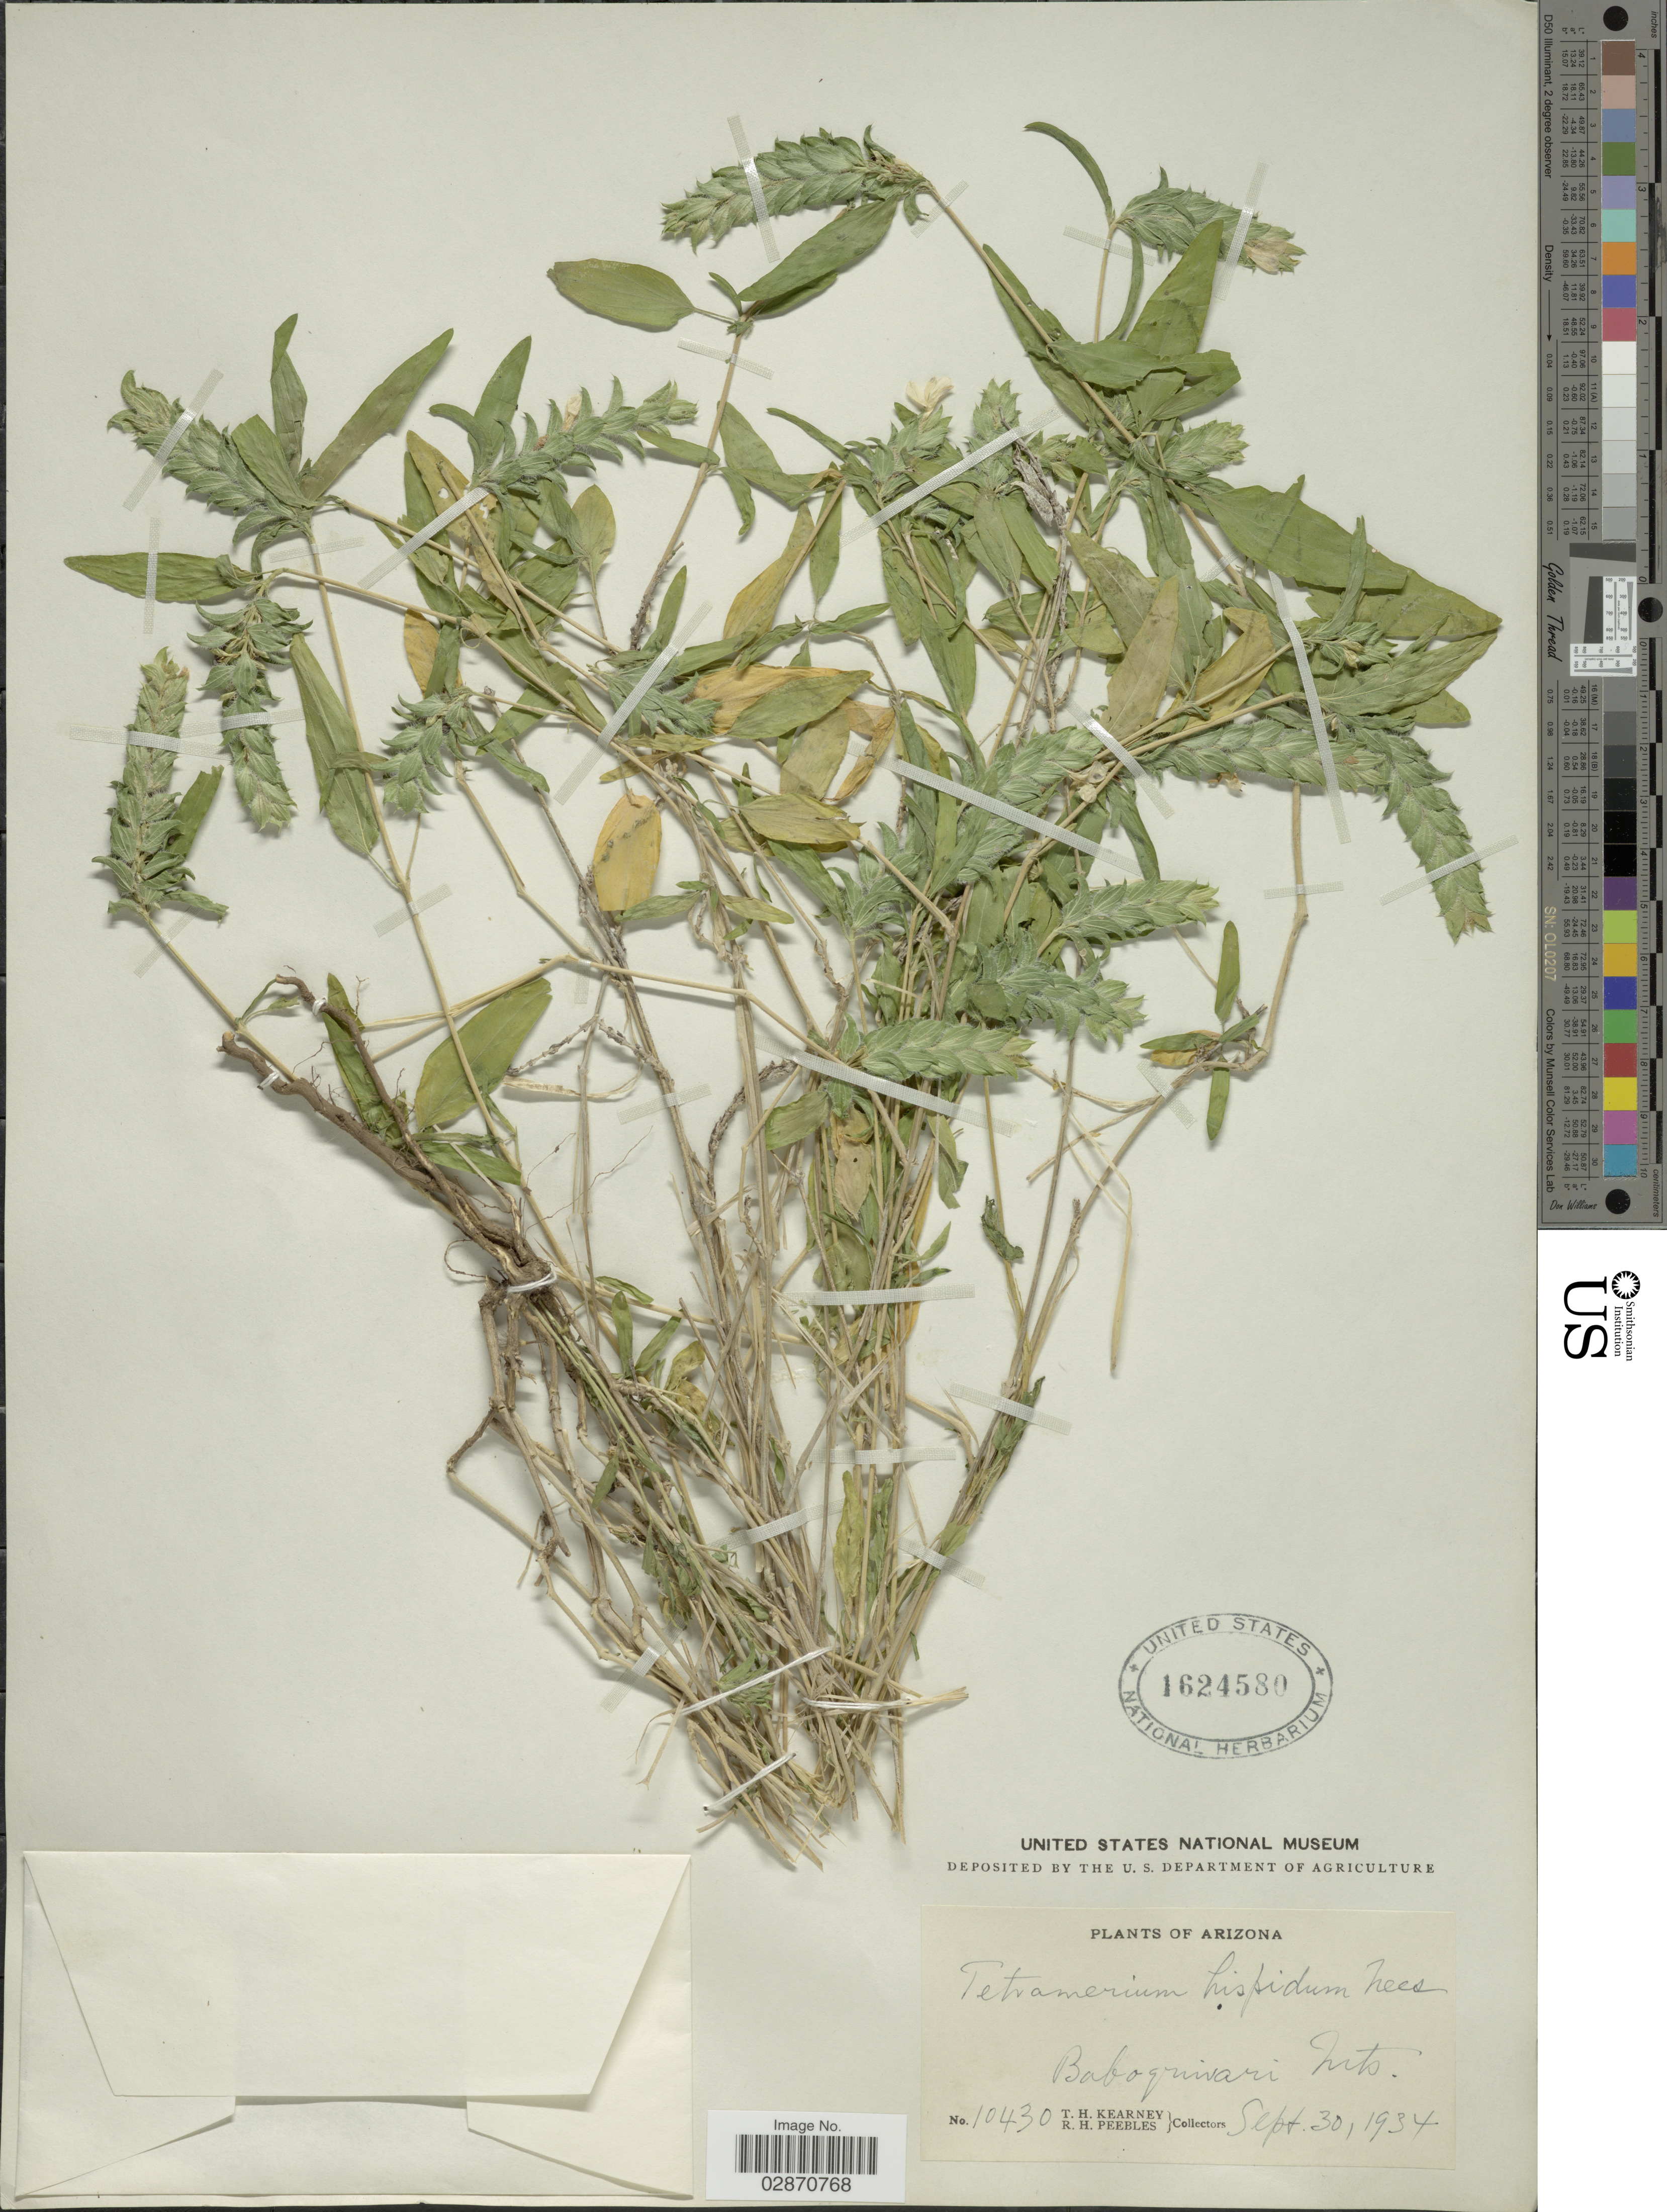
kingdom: Plantae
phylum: Tracheophyta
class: Magnoliopsida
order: Lamiales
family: Acanthaceae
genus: Tetramerium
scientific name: Tetramerium nervosum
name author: Nees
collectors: T. H. Kearney & R. H. Peebles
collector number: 10430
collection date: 1934-09-30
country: United States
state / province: Arizona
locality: Baboquivari Mts.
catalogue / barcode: US 1624580